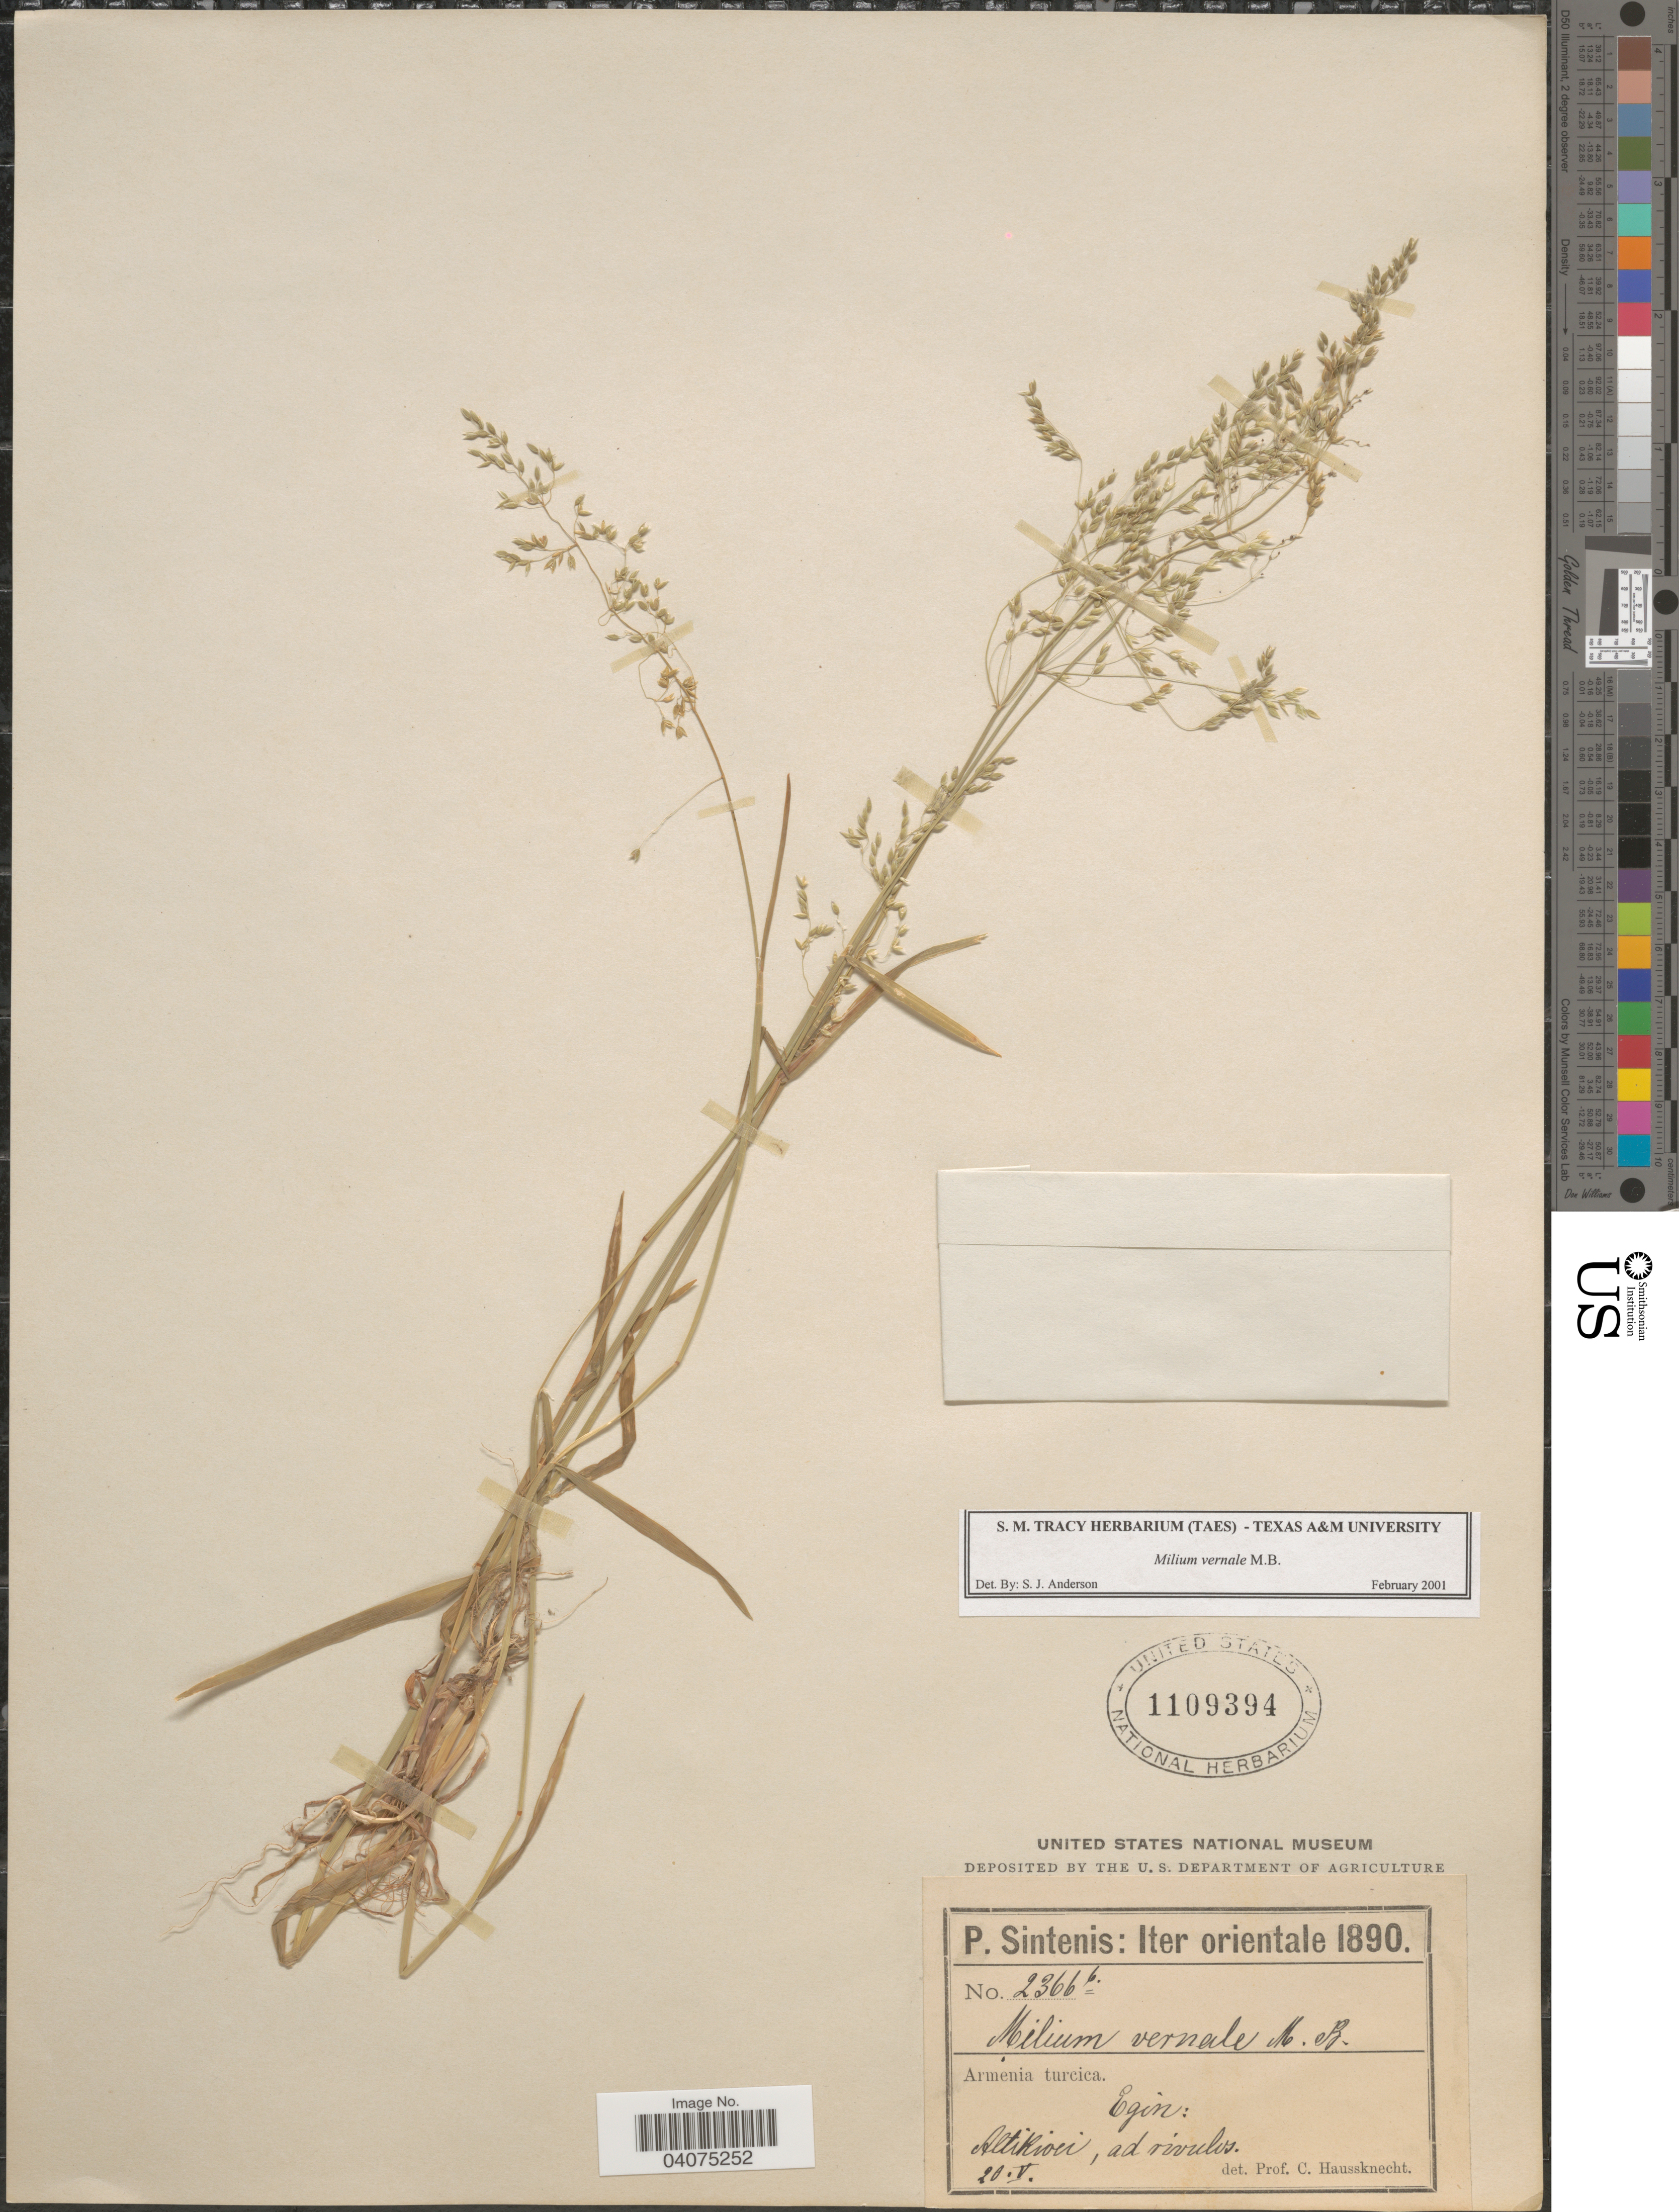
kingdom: Plantae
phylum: Tracheophyta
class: Liliopsida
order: Poales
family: Poaceae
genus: Milium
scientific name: Milium vernale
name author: M. Bieb.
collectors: P. Sintenis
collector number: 2366b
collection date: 1890-05-20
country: Armenia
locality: Armenia turcica.Egin: Altikoci [interpreted], ad rivulos. Iter orientale 1890.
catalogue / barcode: US 1109394